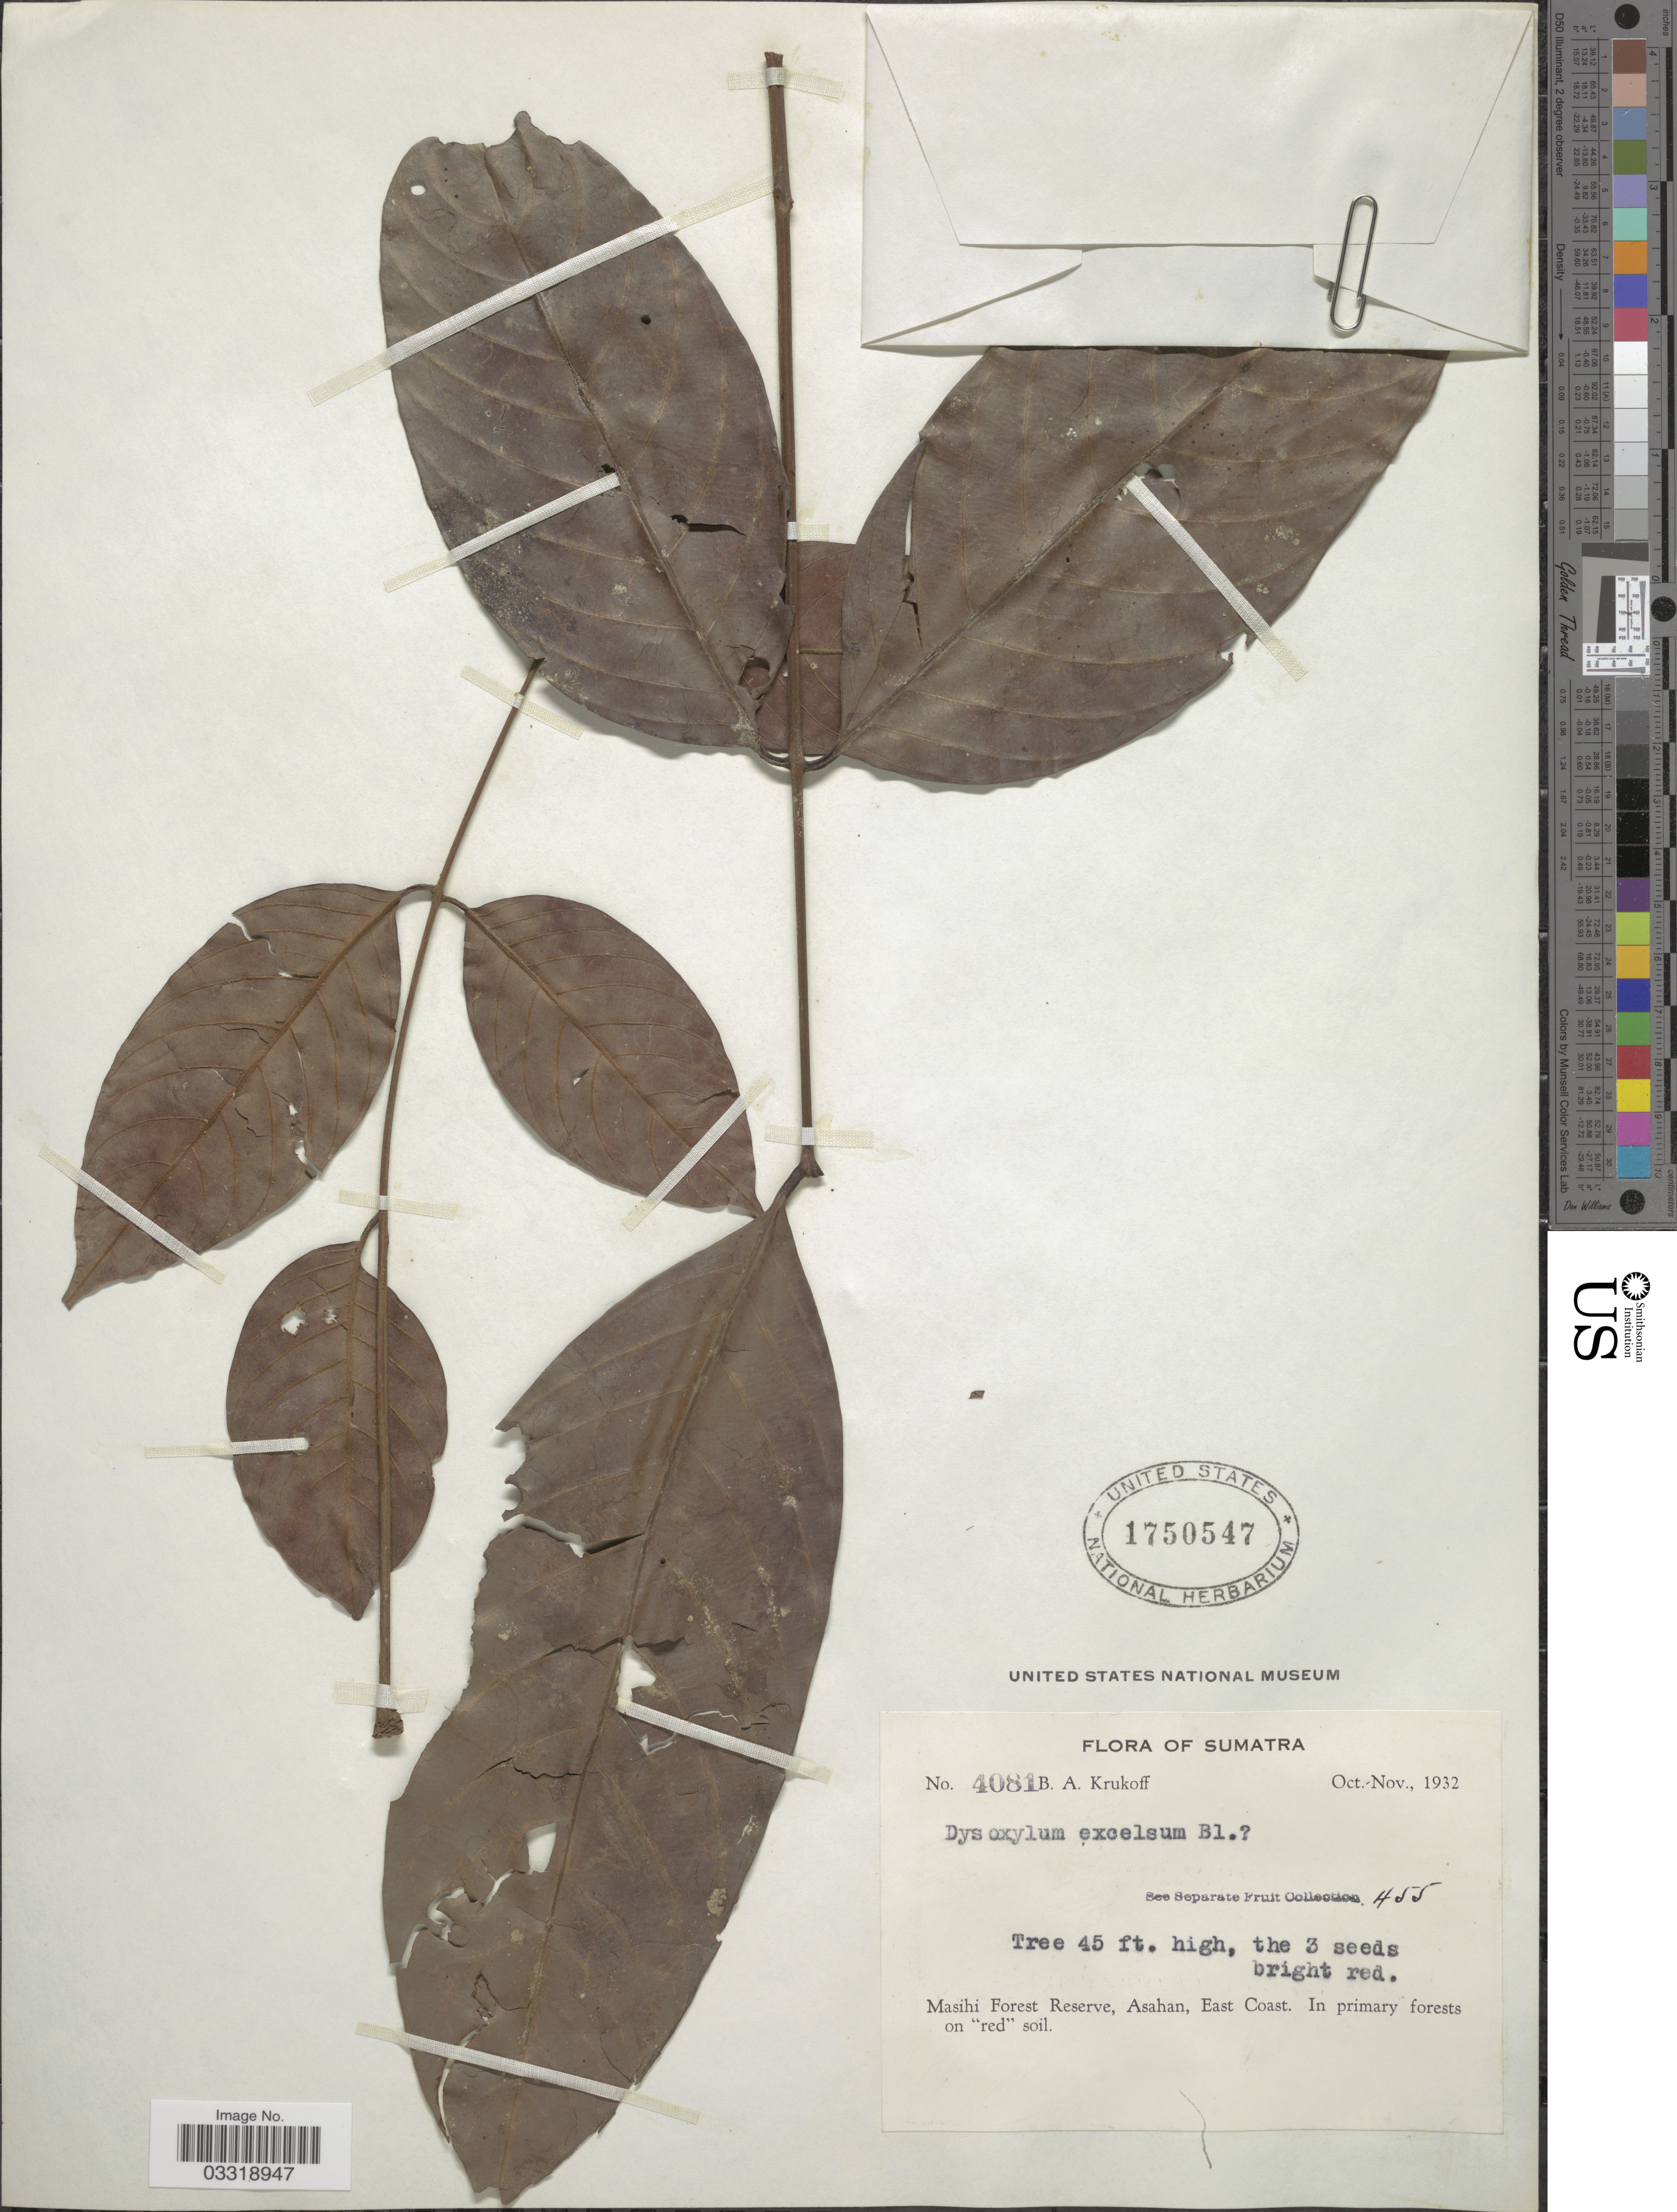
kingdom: Plantae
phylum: Tracheophyta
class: Magnoliopsida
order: Sapindales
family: Meliaceae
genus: Prasoxylon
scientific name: Prasoxylon excelsum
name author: (Spreng.) Mabb.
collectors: B. A. Krukoff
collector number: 4081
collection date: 1932-10/1932-11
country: Indonesia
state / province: Sumatra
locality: Masihi Forest Reserve, Asahan, East Coast.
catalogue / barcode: US 1750547